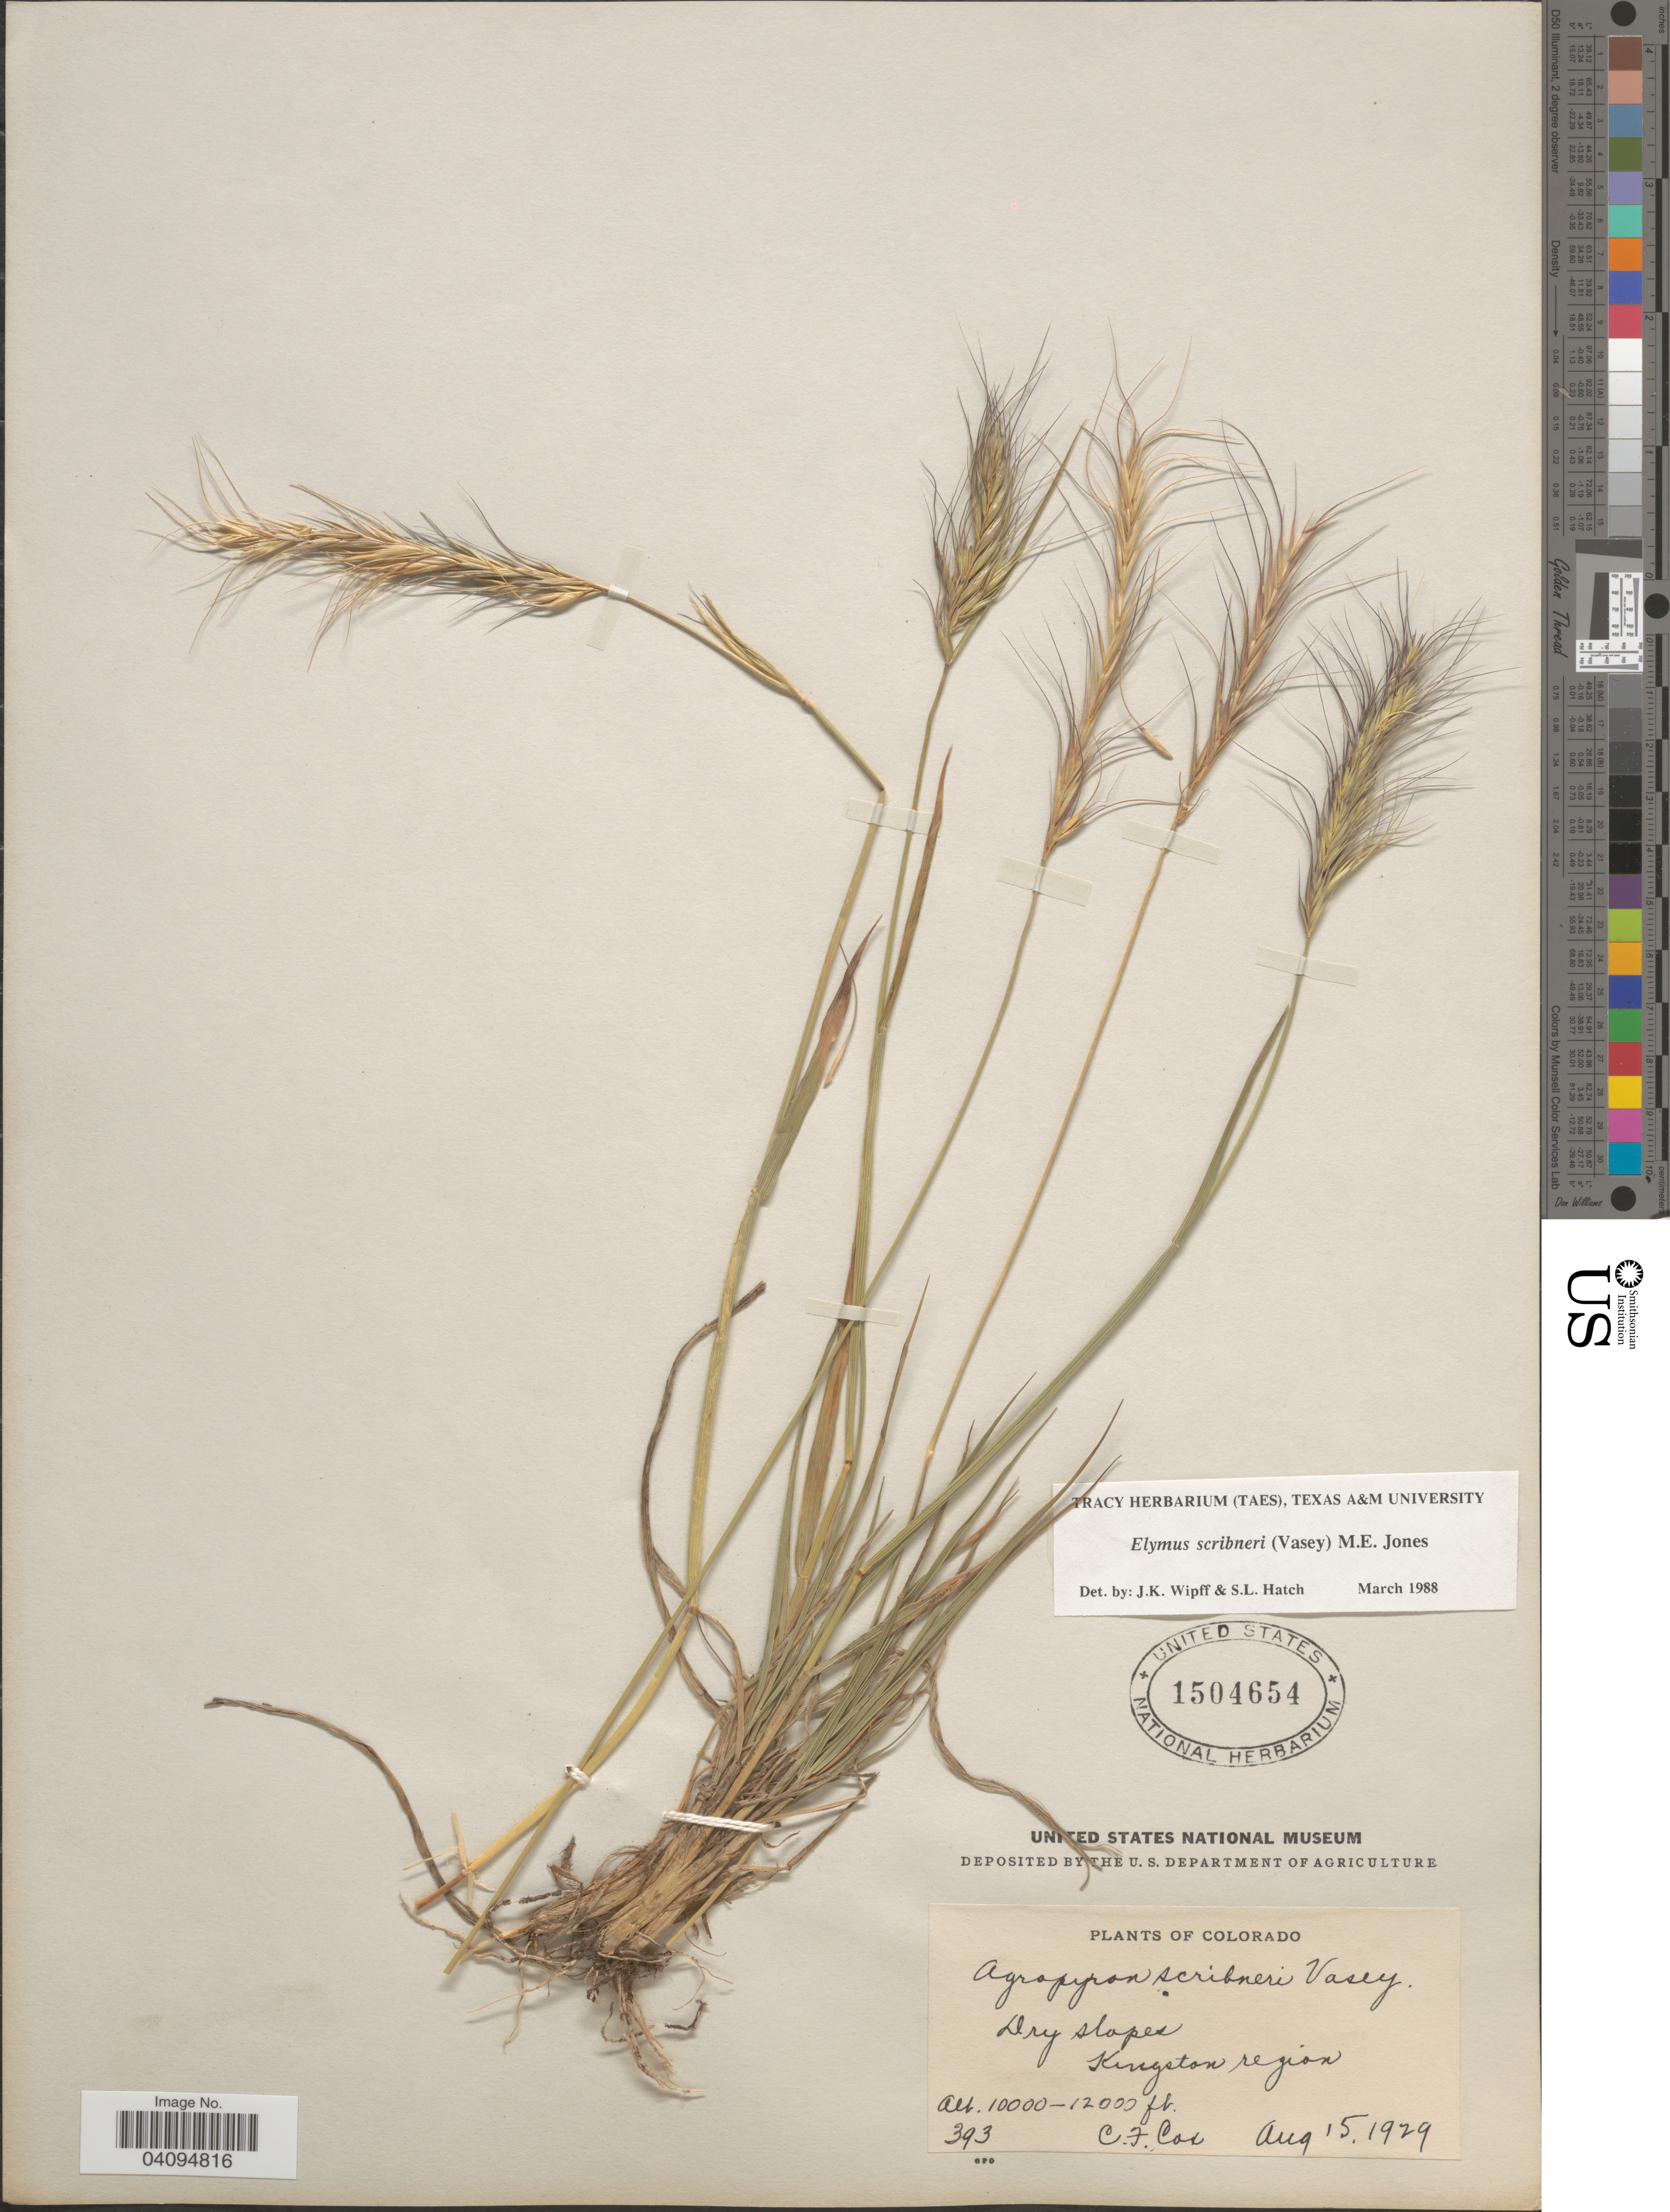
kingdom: Plantae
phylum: Tracheophyta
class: Liliopsida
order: Poales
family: Poaceae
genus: Elymus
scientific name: Elymus scribneri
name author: (Vasey) M.E. Jones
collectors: C. Cox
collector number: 393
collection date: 1929-08-15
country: United States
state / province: Colorado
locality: Dry slopes. Kingston region.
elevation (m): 3048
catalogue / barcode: US 1504654